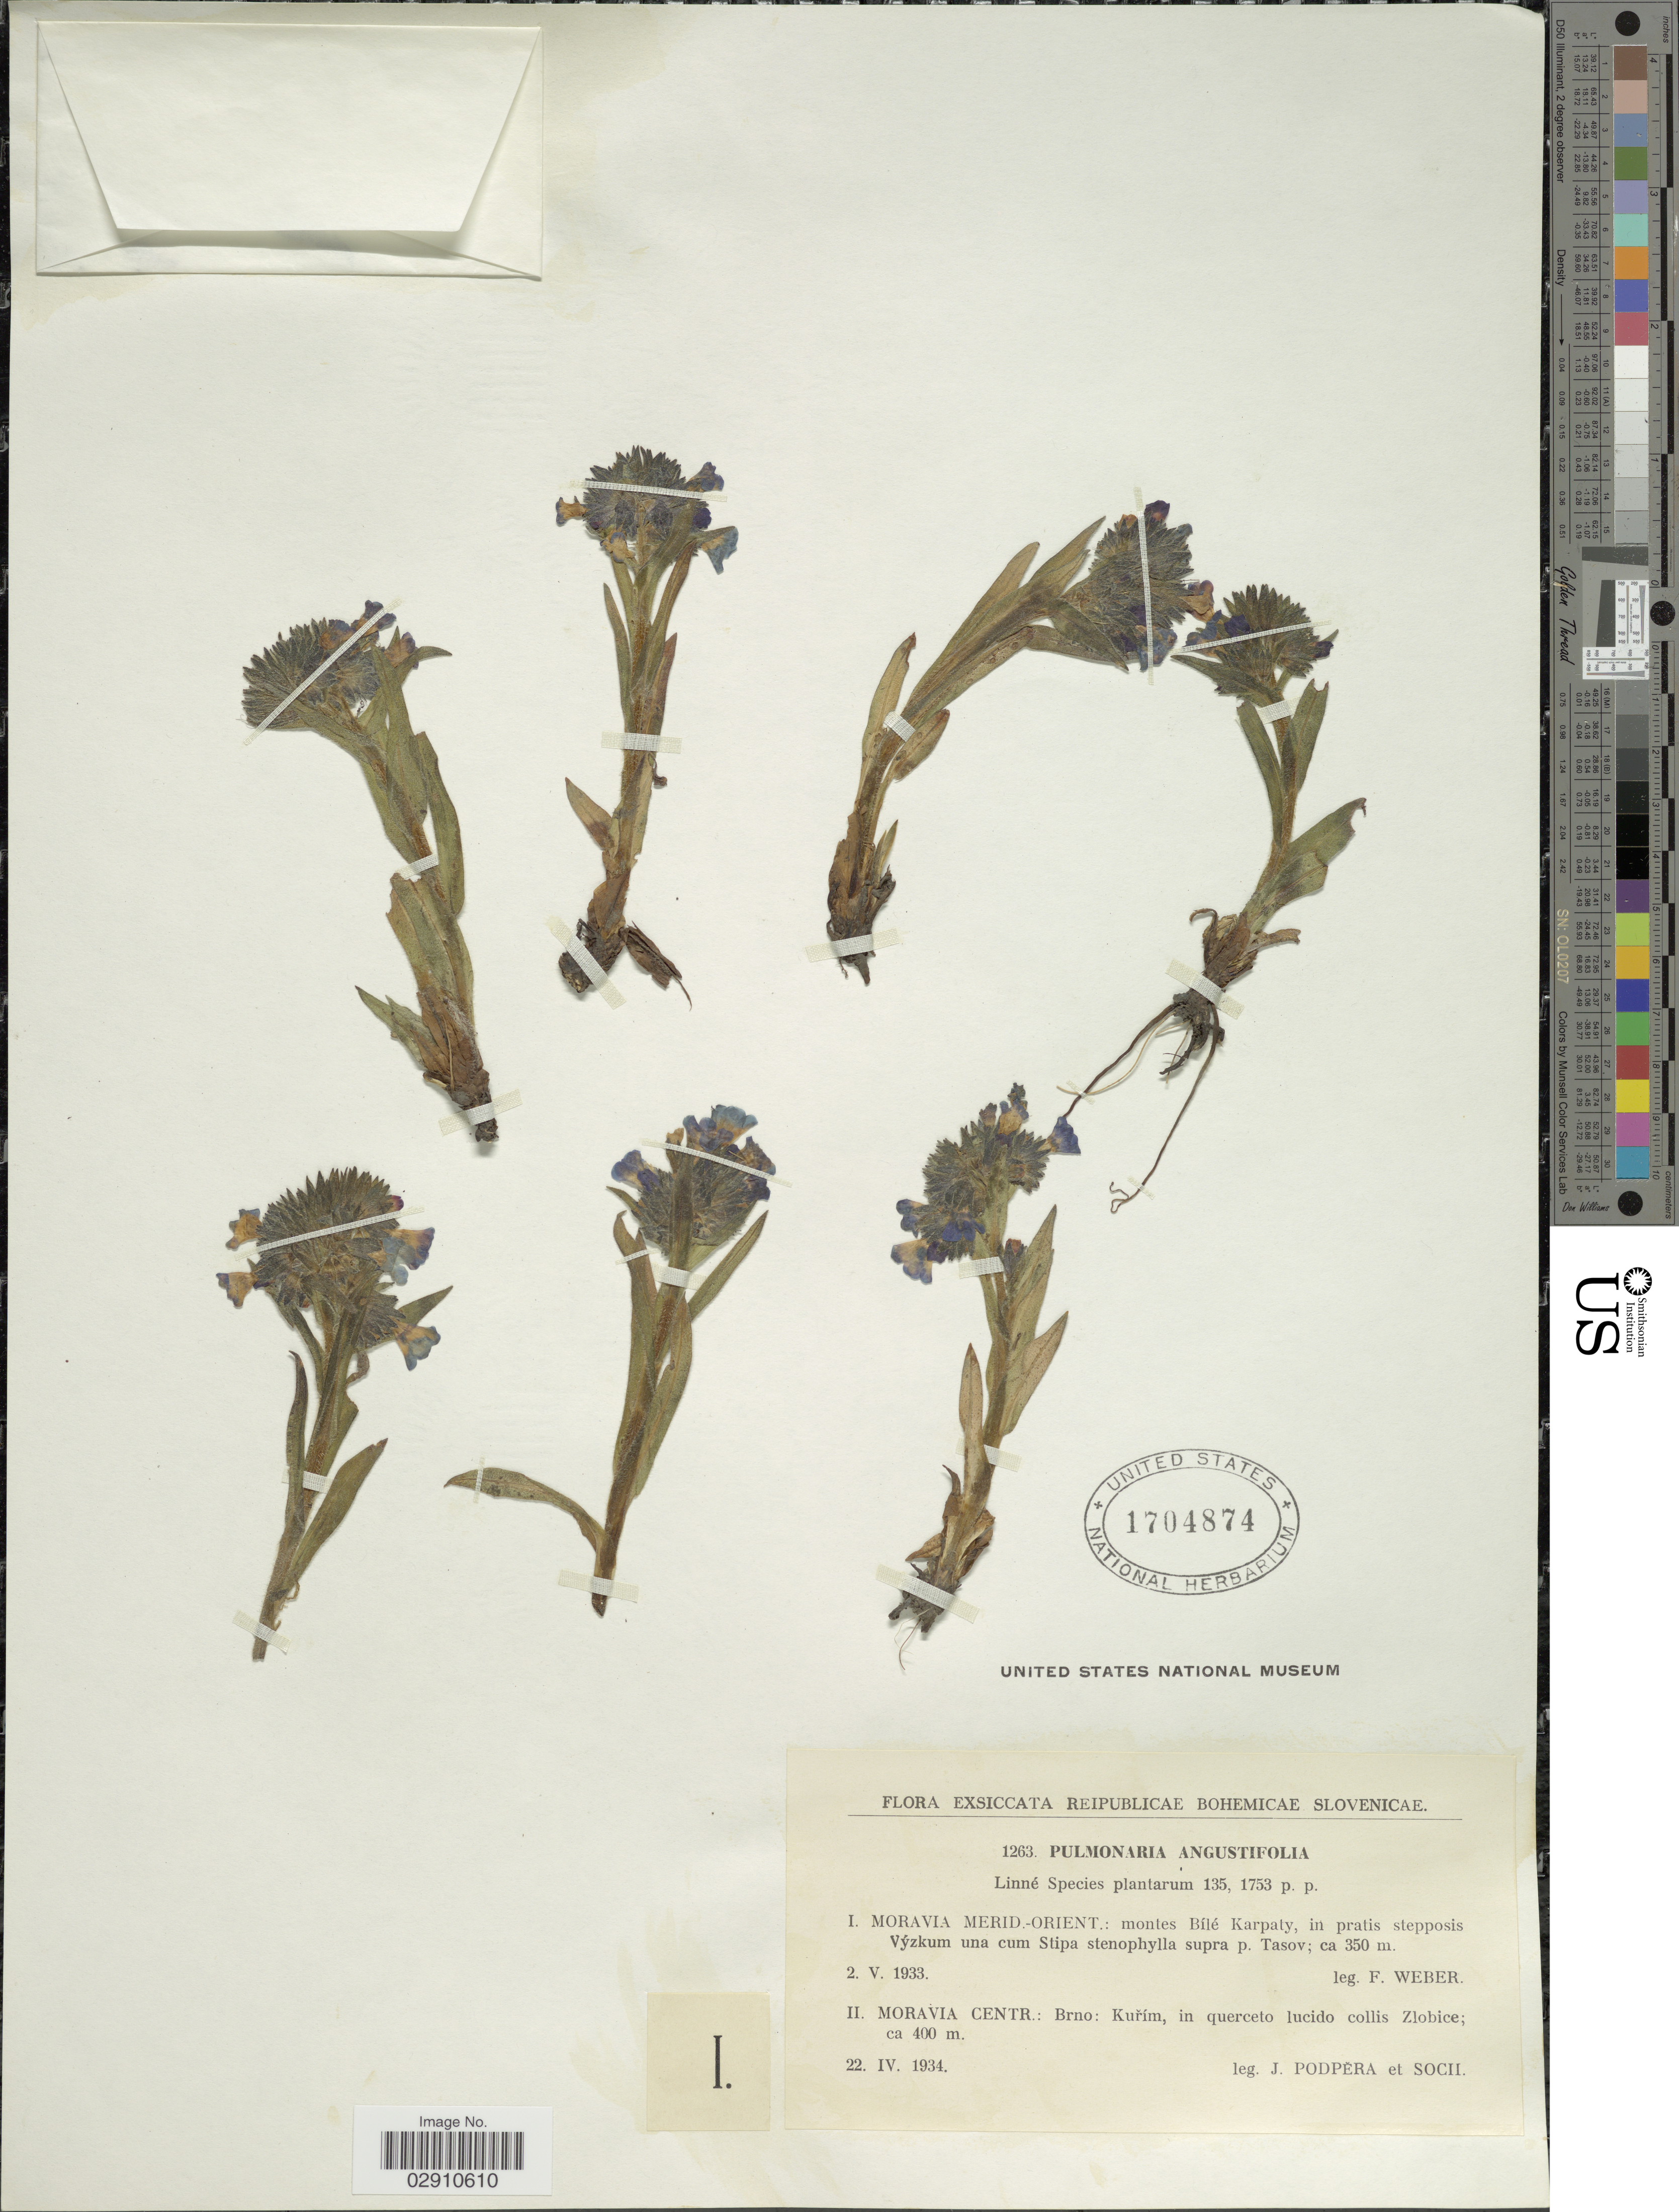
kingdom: Plantae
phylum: Tracheophyta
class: Magnoliopsida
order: Boraginales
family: Boraginaceae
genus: Pulmonaria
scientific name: Pulmonaria angustifolia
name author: L.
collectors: F. Weber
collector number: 1263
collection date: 1933-05-02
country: Czechia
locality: Moravia Merid.-Orient.: montes Bílé Karpaty, in pratis stepposis Vyzkum una cum Stipa stenophylla supra p. Tasov.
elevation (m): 350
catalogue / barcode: US 1704874